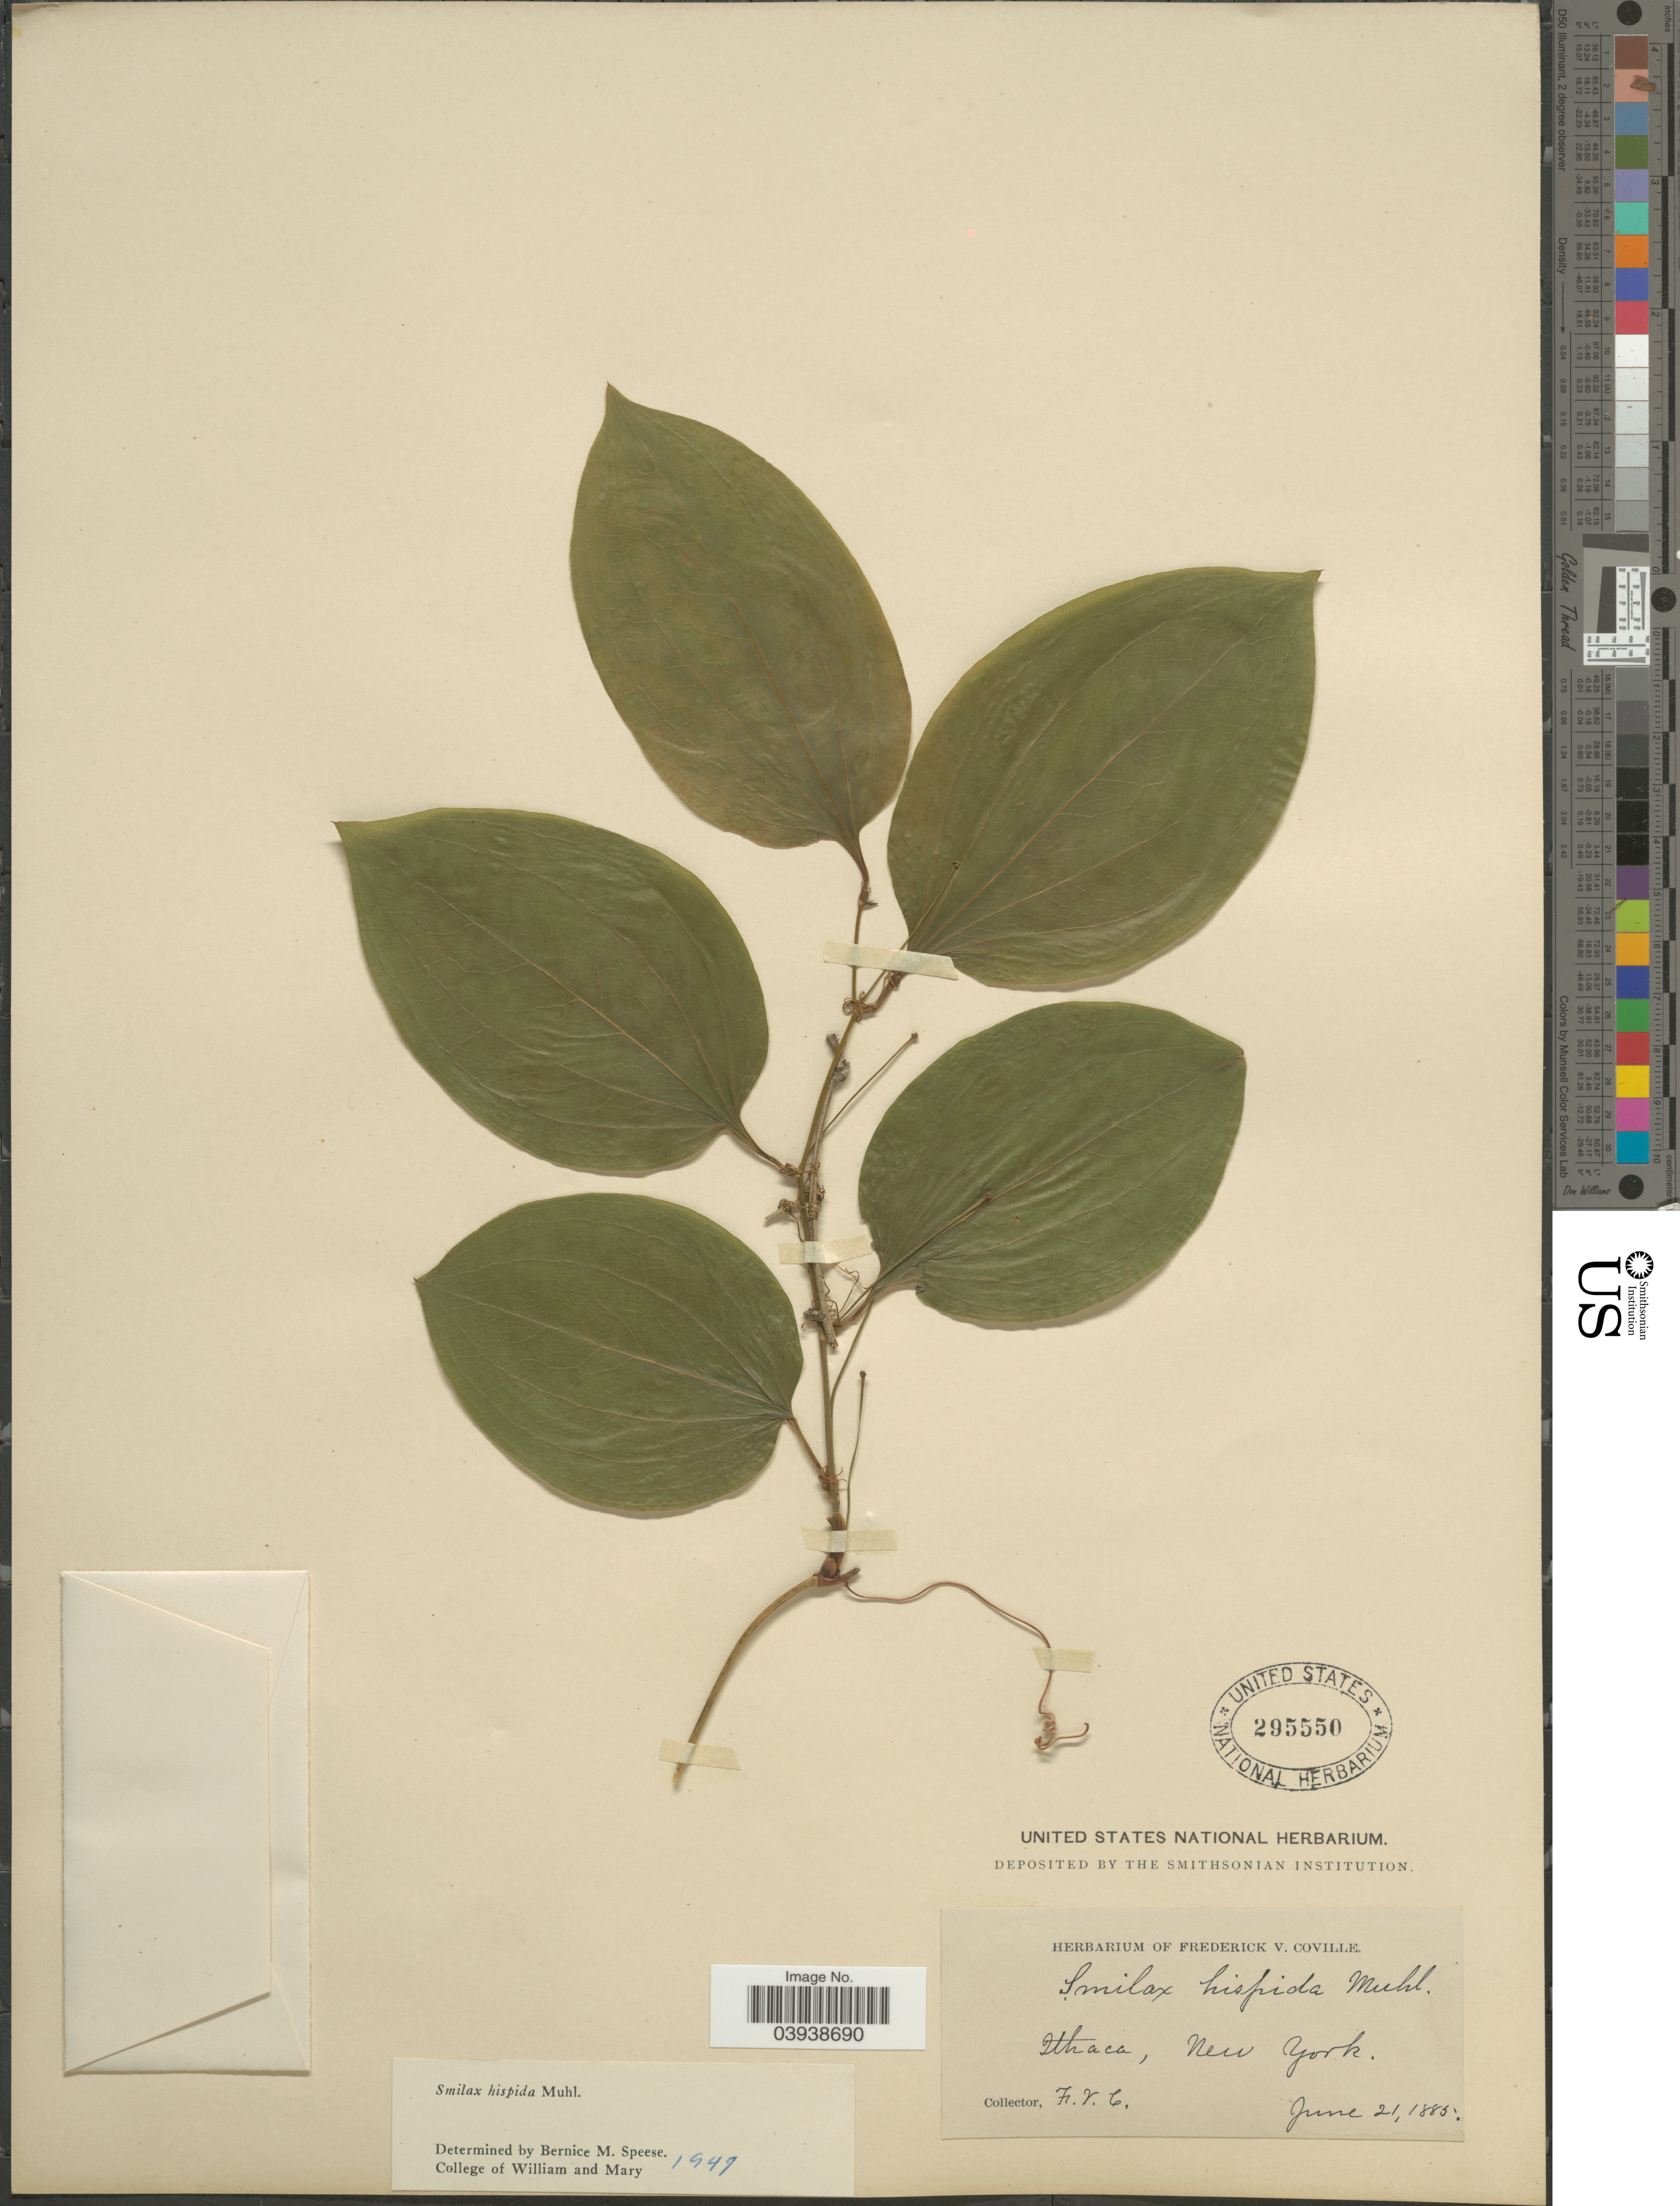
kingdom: Plantae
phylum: Tracheophyta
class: Liliopsida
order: Liliales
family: Smilacaceae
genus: Smilax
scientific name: Smilax hispida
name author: Raf.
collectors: F. V. Coville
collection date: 1885-06-21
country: United States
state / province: New York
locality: Ithaca.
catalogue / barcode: US 295550